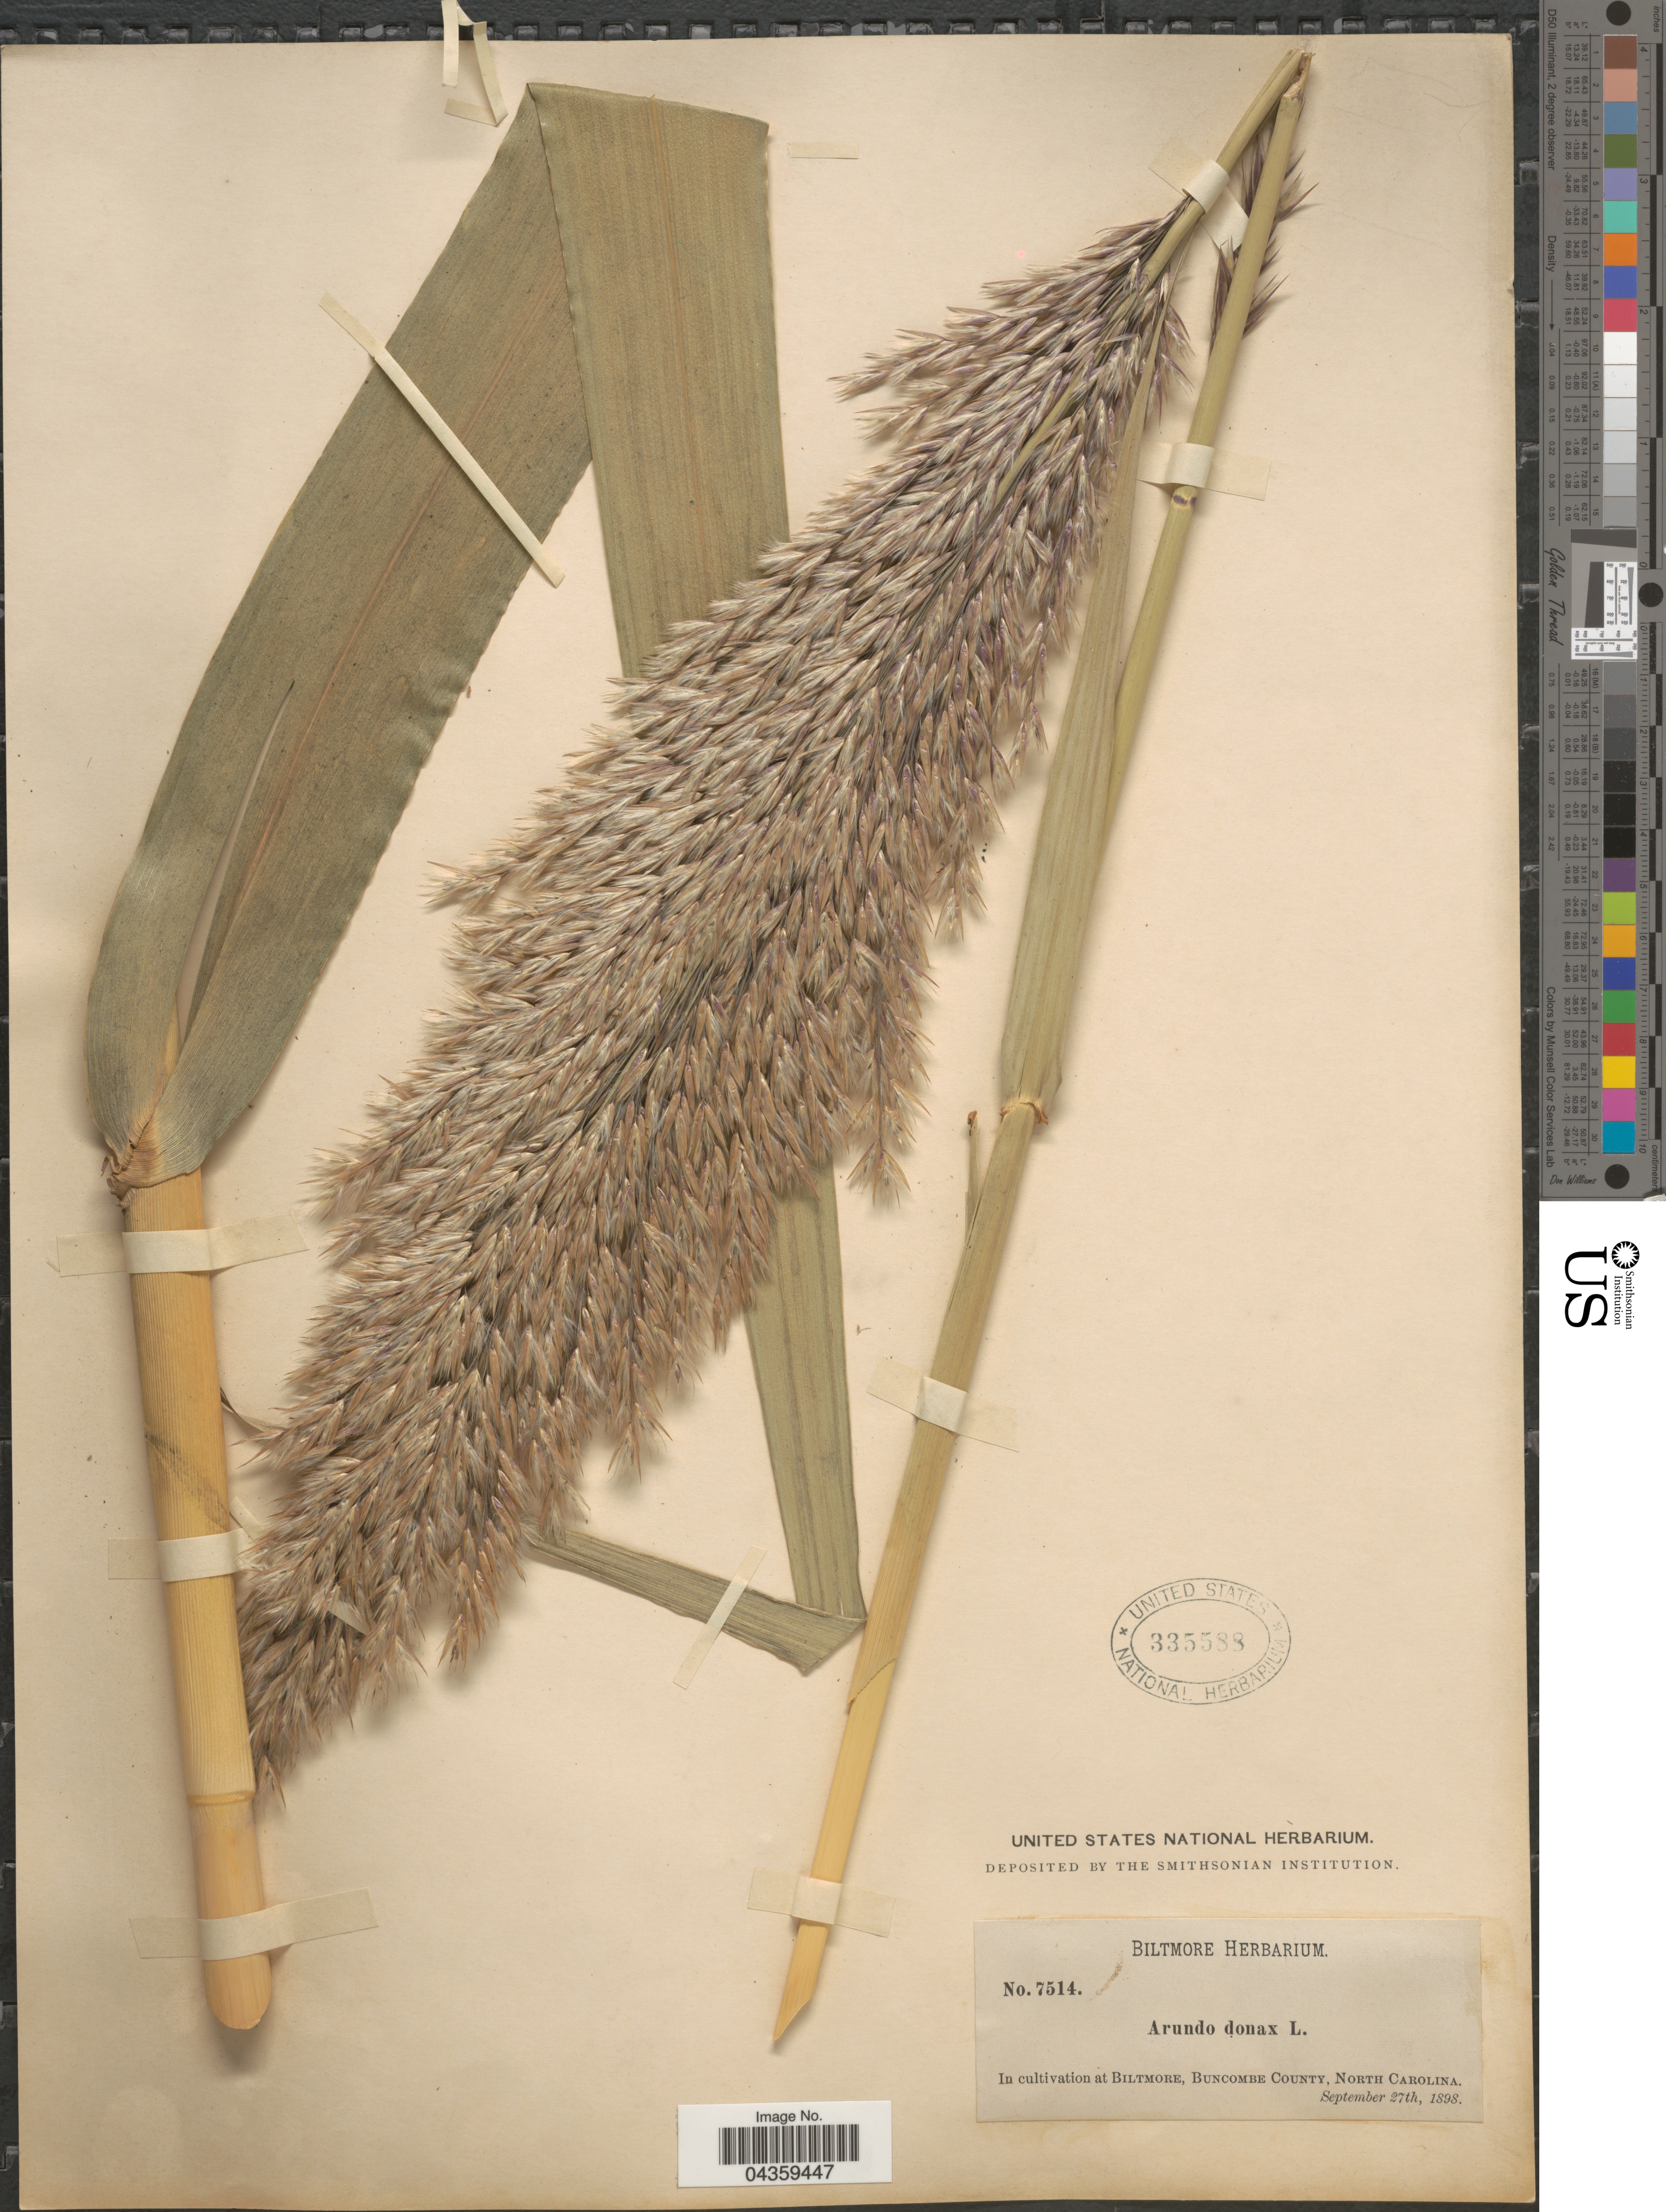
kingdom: Plantae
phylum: Tracheophyta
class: Liliopsida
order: Poales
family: Poaceae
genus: Arundo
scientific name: Arundo donax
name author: L.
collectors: ex herb. Biltmore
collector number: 7514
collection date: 1898-09-27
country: United States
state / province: North Carolina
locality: At Biltmore, Buncombe County.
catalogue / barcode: US 335588